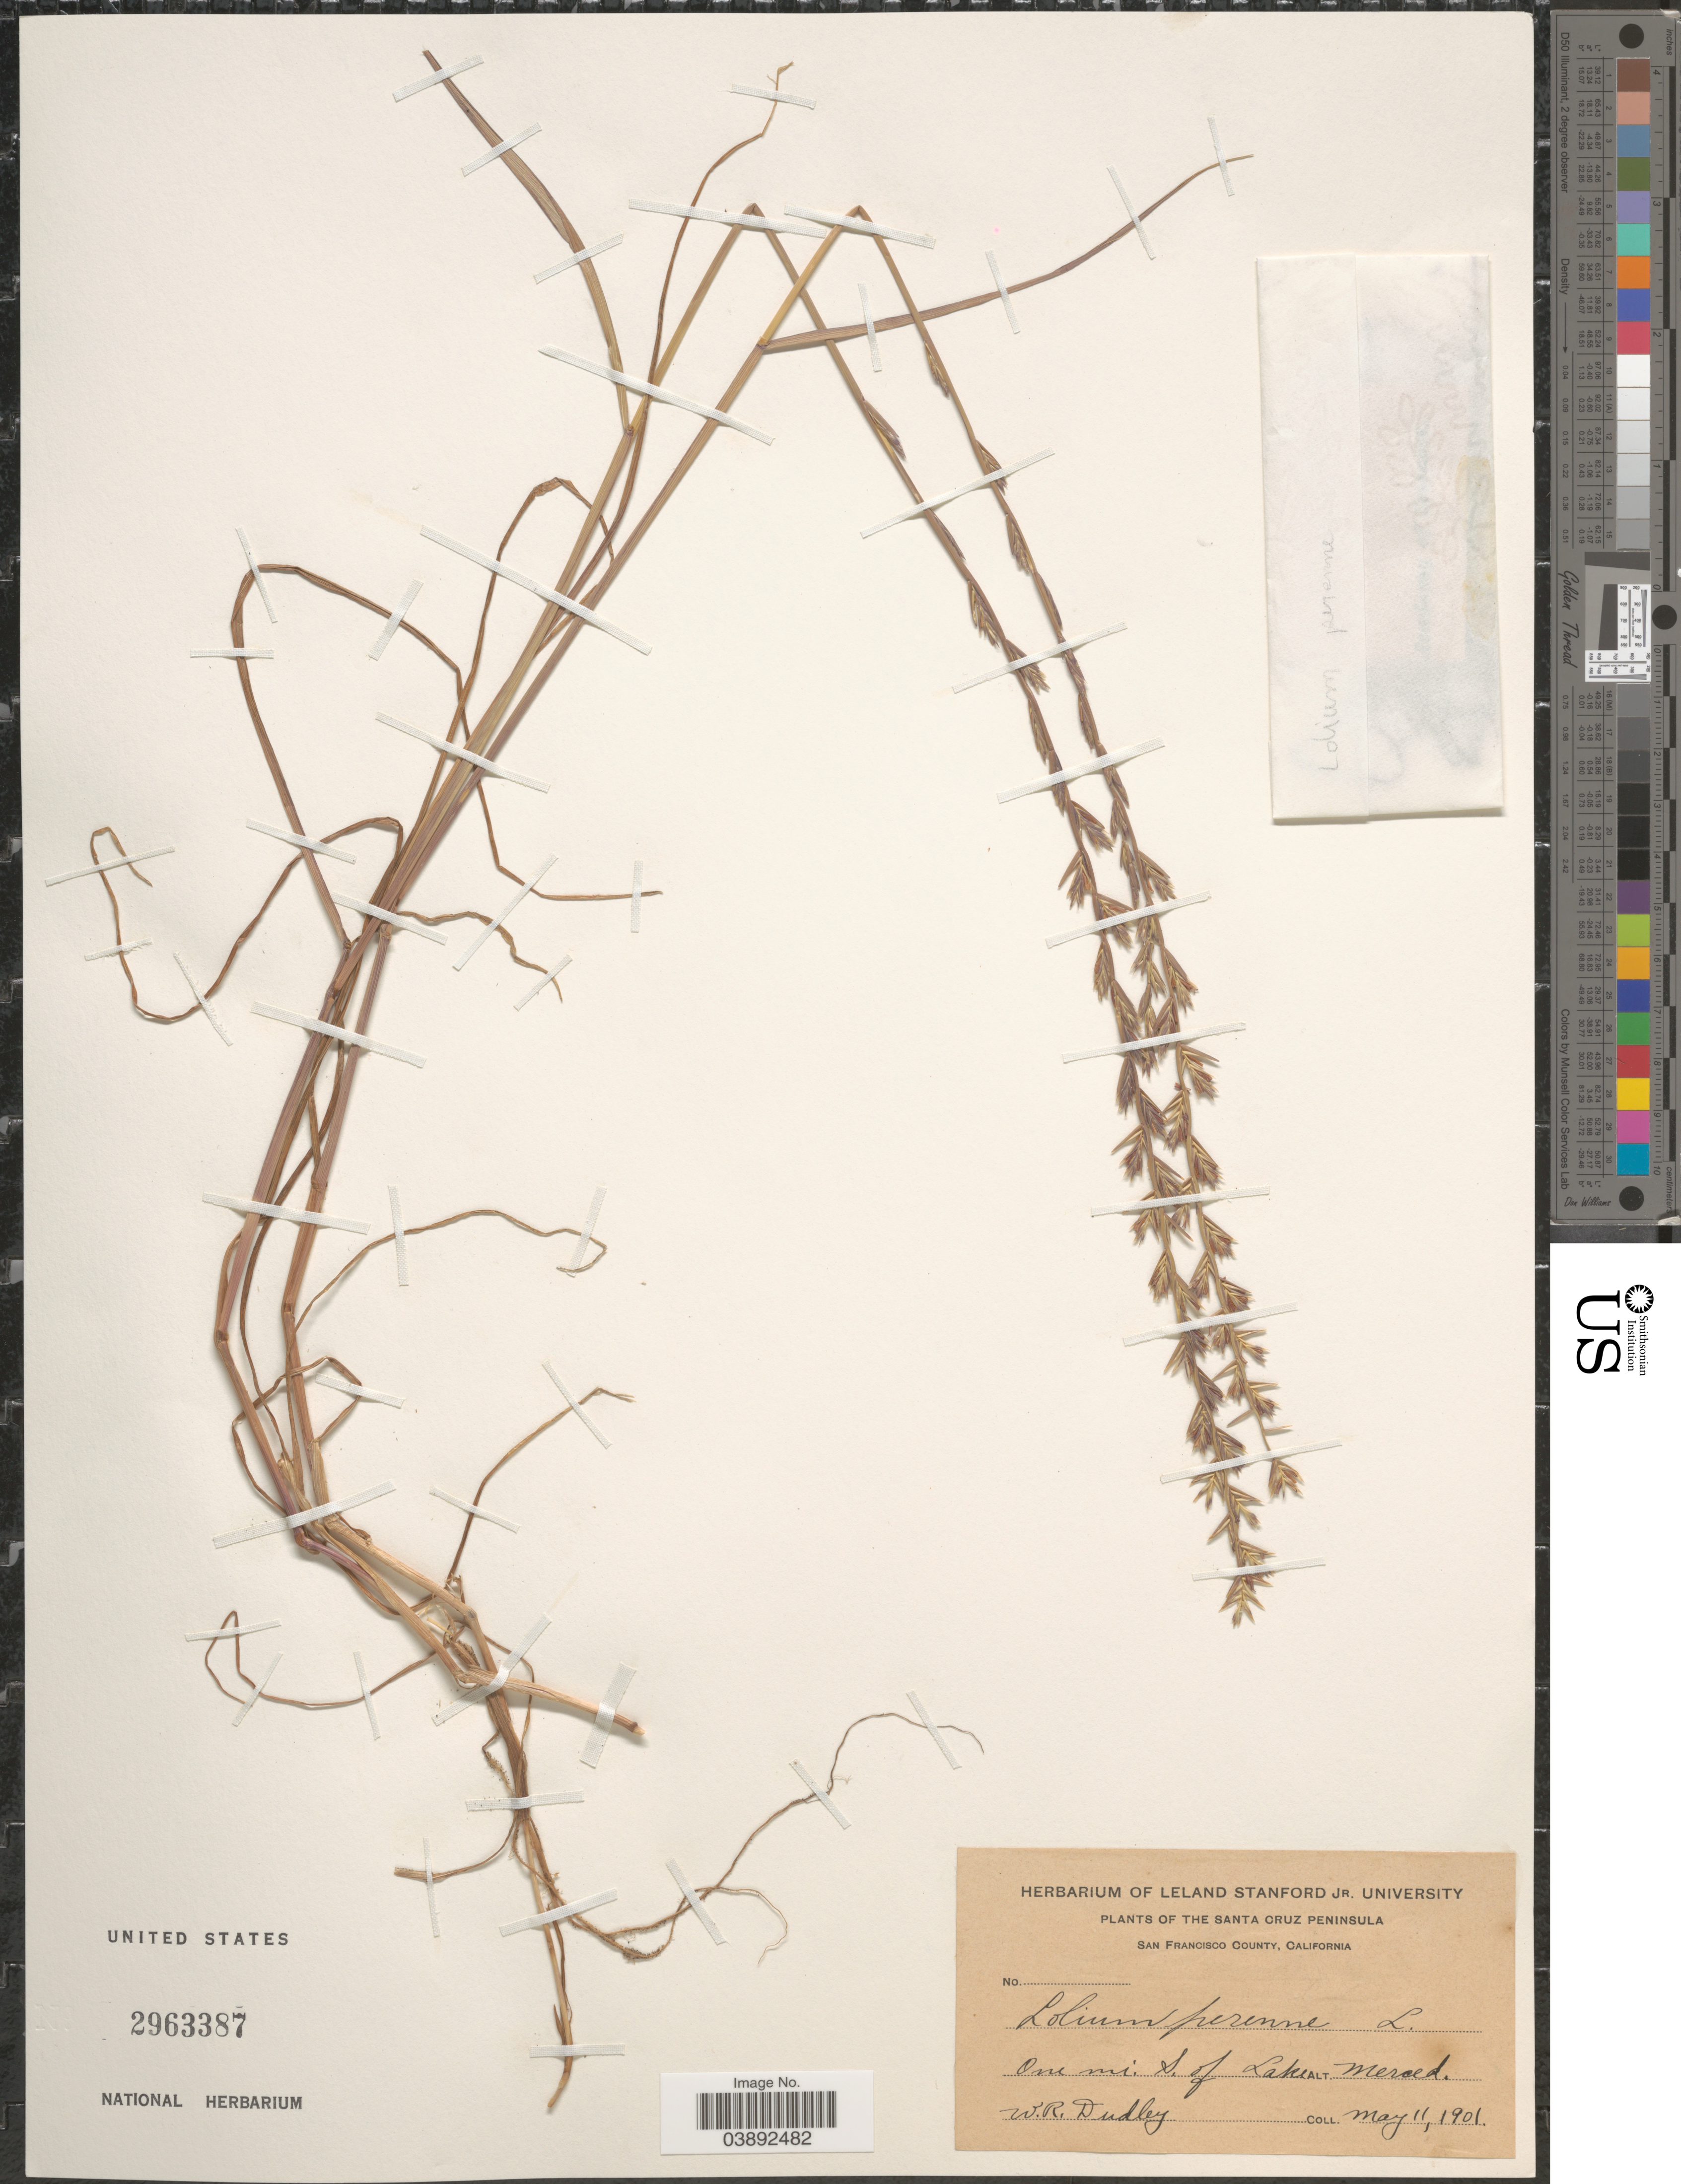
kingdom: Plantae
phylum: Tracheophyta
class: Liliopsida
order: Poales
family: Poaceae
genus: Lolium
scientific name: Lolium perenne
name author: L.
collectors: W. Dudley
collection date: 1901-05-11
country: United States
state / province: California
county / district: San Francisco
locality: The Santa Cruz Peninsula. San Francisco County. One mi. S. of Lake Merced.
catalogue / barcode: US 2963387